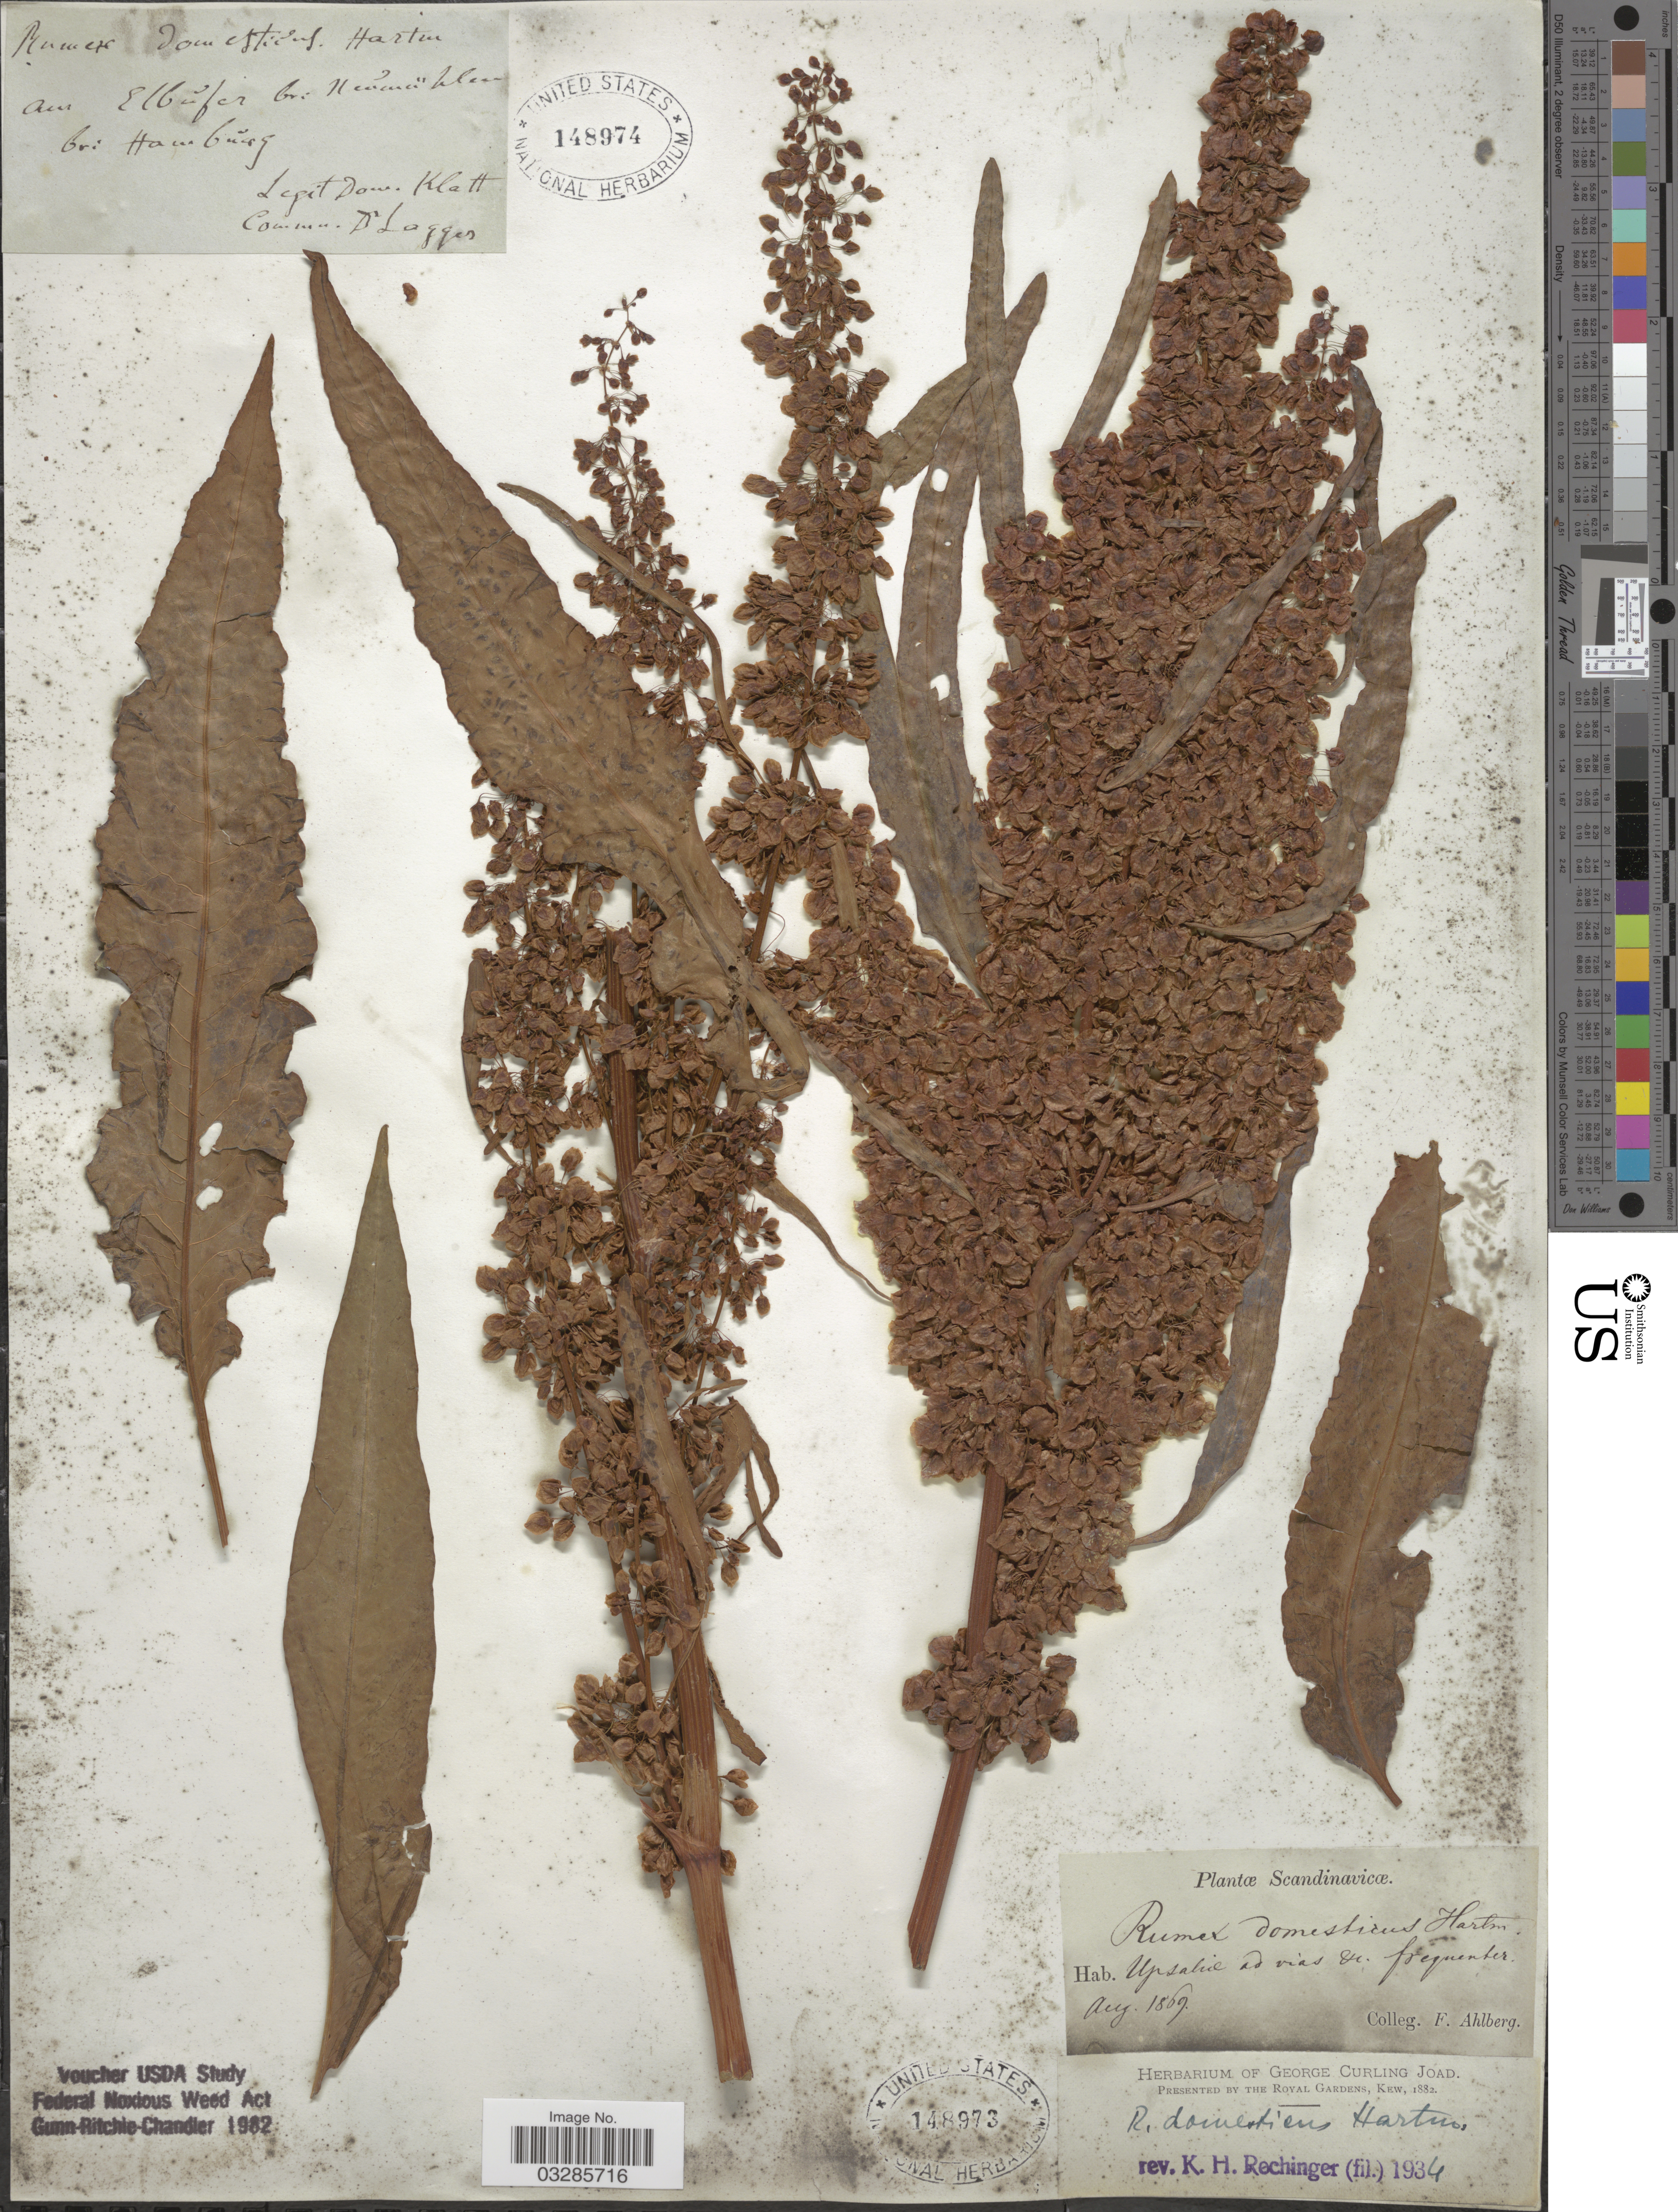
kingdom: Plantae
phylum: Tracheophyta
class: Magnoliopsida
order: Caryophyllales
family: Polygonaceae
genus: Rumex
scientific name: Rumex domesticus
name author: Hartm.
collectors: Klatt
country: Germany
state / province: Hamburg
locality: Aus Elbufer bei[interpreted] [illegible text] bri[interpreted] Hamburg.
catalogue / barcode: US 148974-2